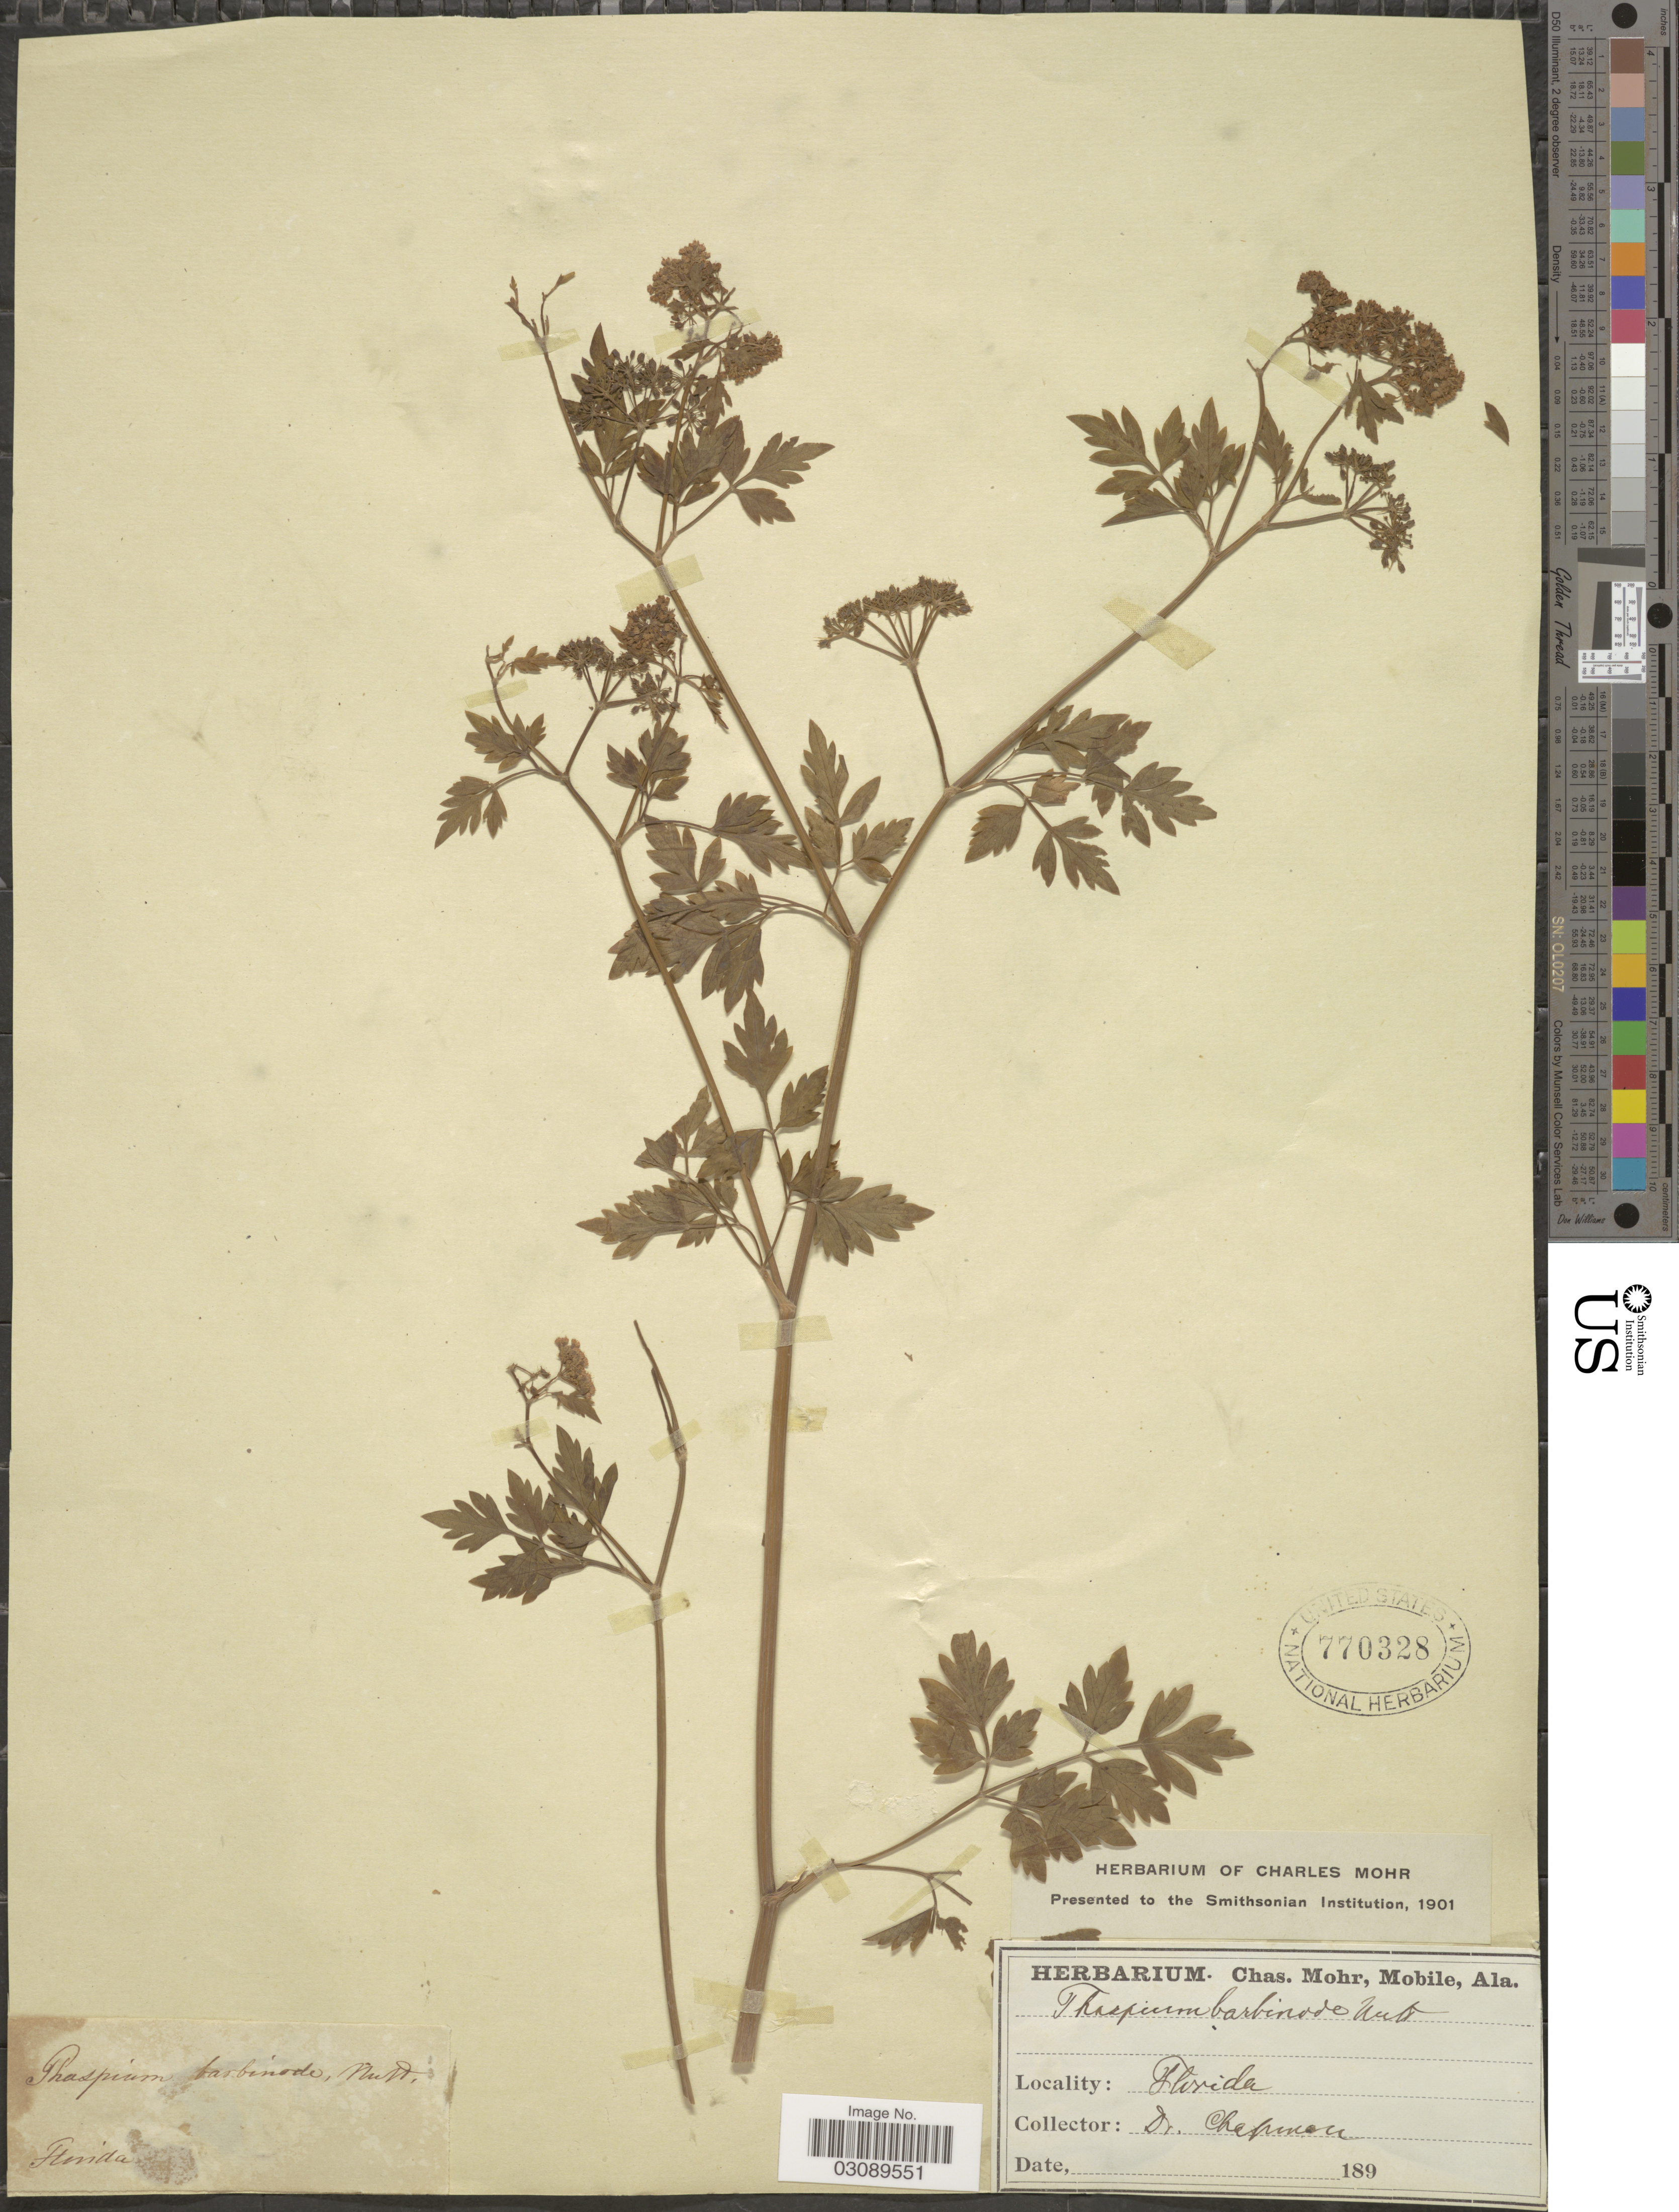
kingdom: Plantae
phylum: Tracheophyta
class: Magnoliopsida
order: Apiales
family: Apiaceae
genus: Thaspium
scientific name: Thaspium barbinode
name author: (Michx.) Nutt.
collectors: Chapman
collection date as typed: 189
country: United States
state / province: Florida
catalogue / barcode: US 770328